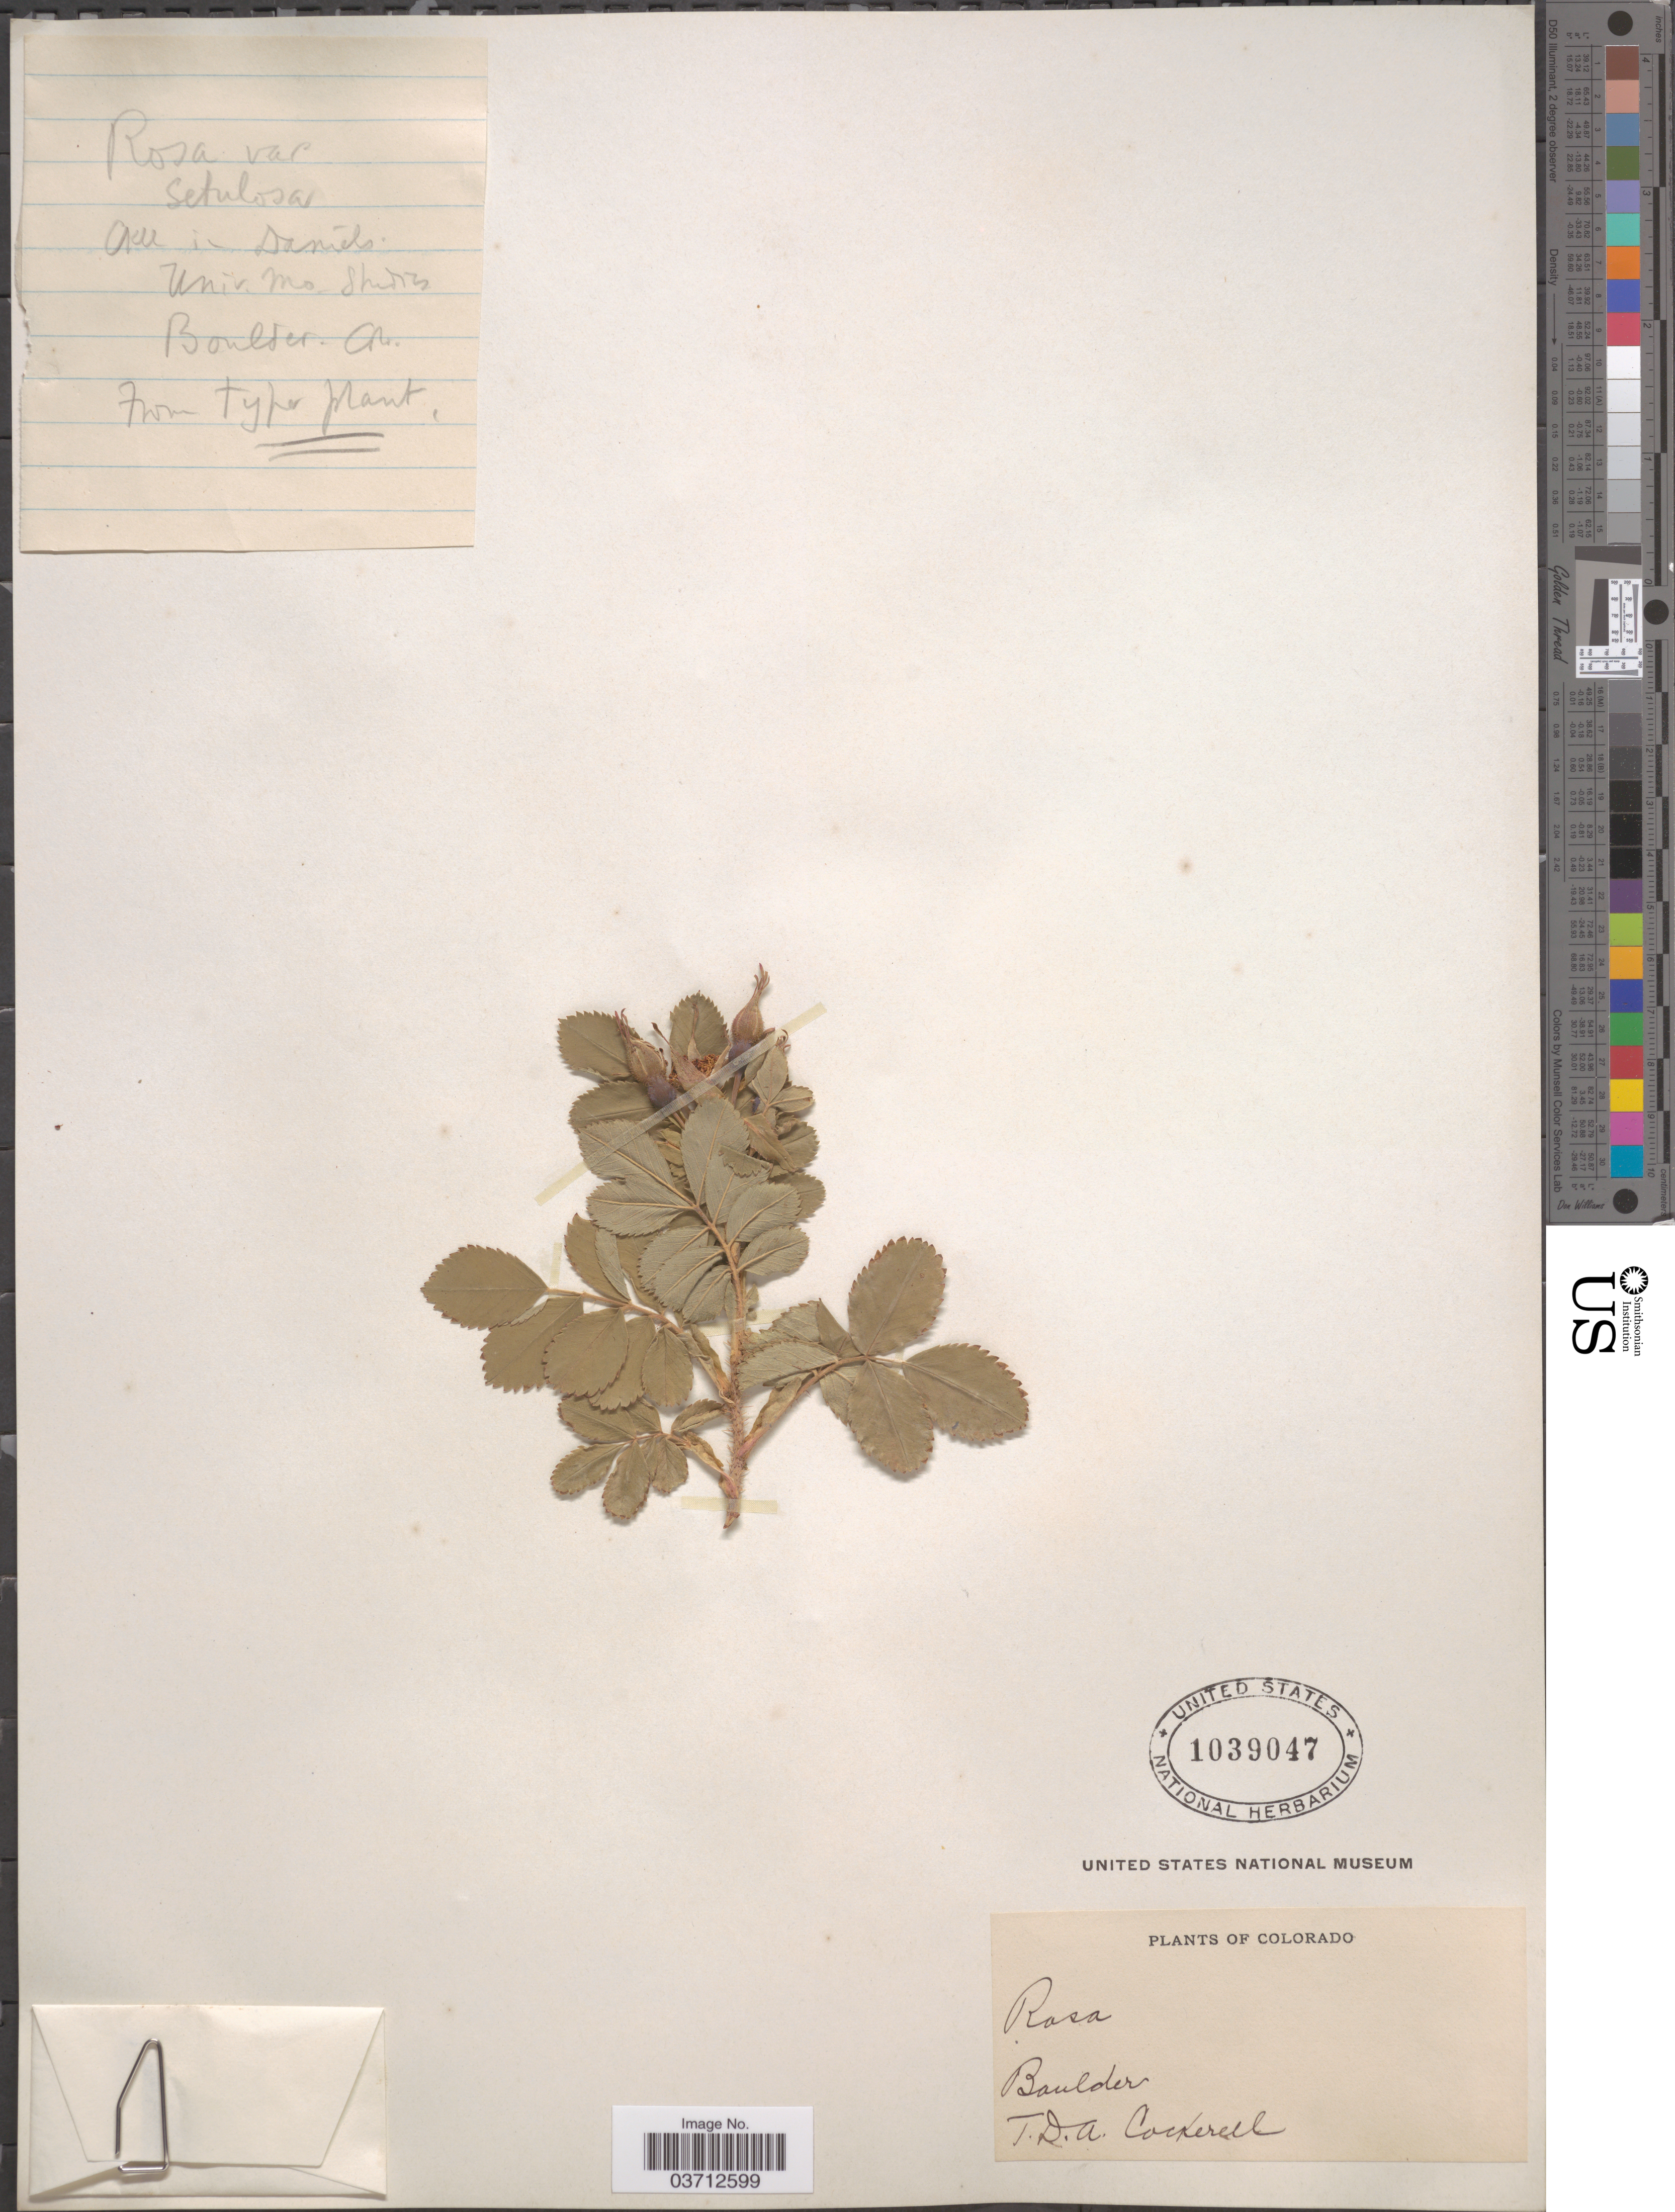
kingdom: Plantae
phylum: Tracheophyta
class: Magnoliopsida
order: Rosales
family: Rosaceae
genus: Rosa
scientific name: Rosa sp.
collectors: T. Cockerell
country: United States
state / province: Colorado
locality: Boulder. Boulder Cr.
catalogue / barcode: US 1039047